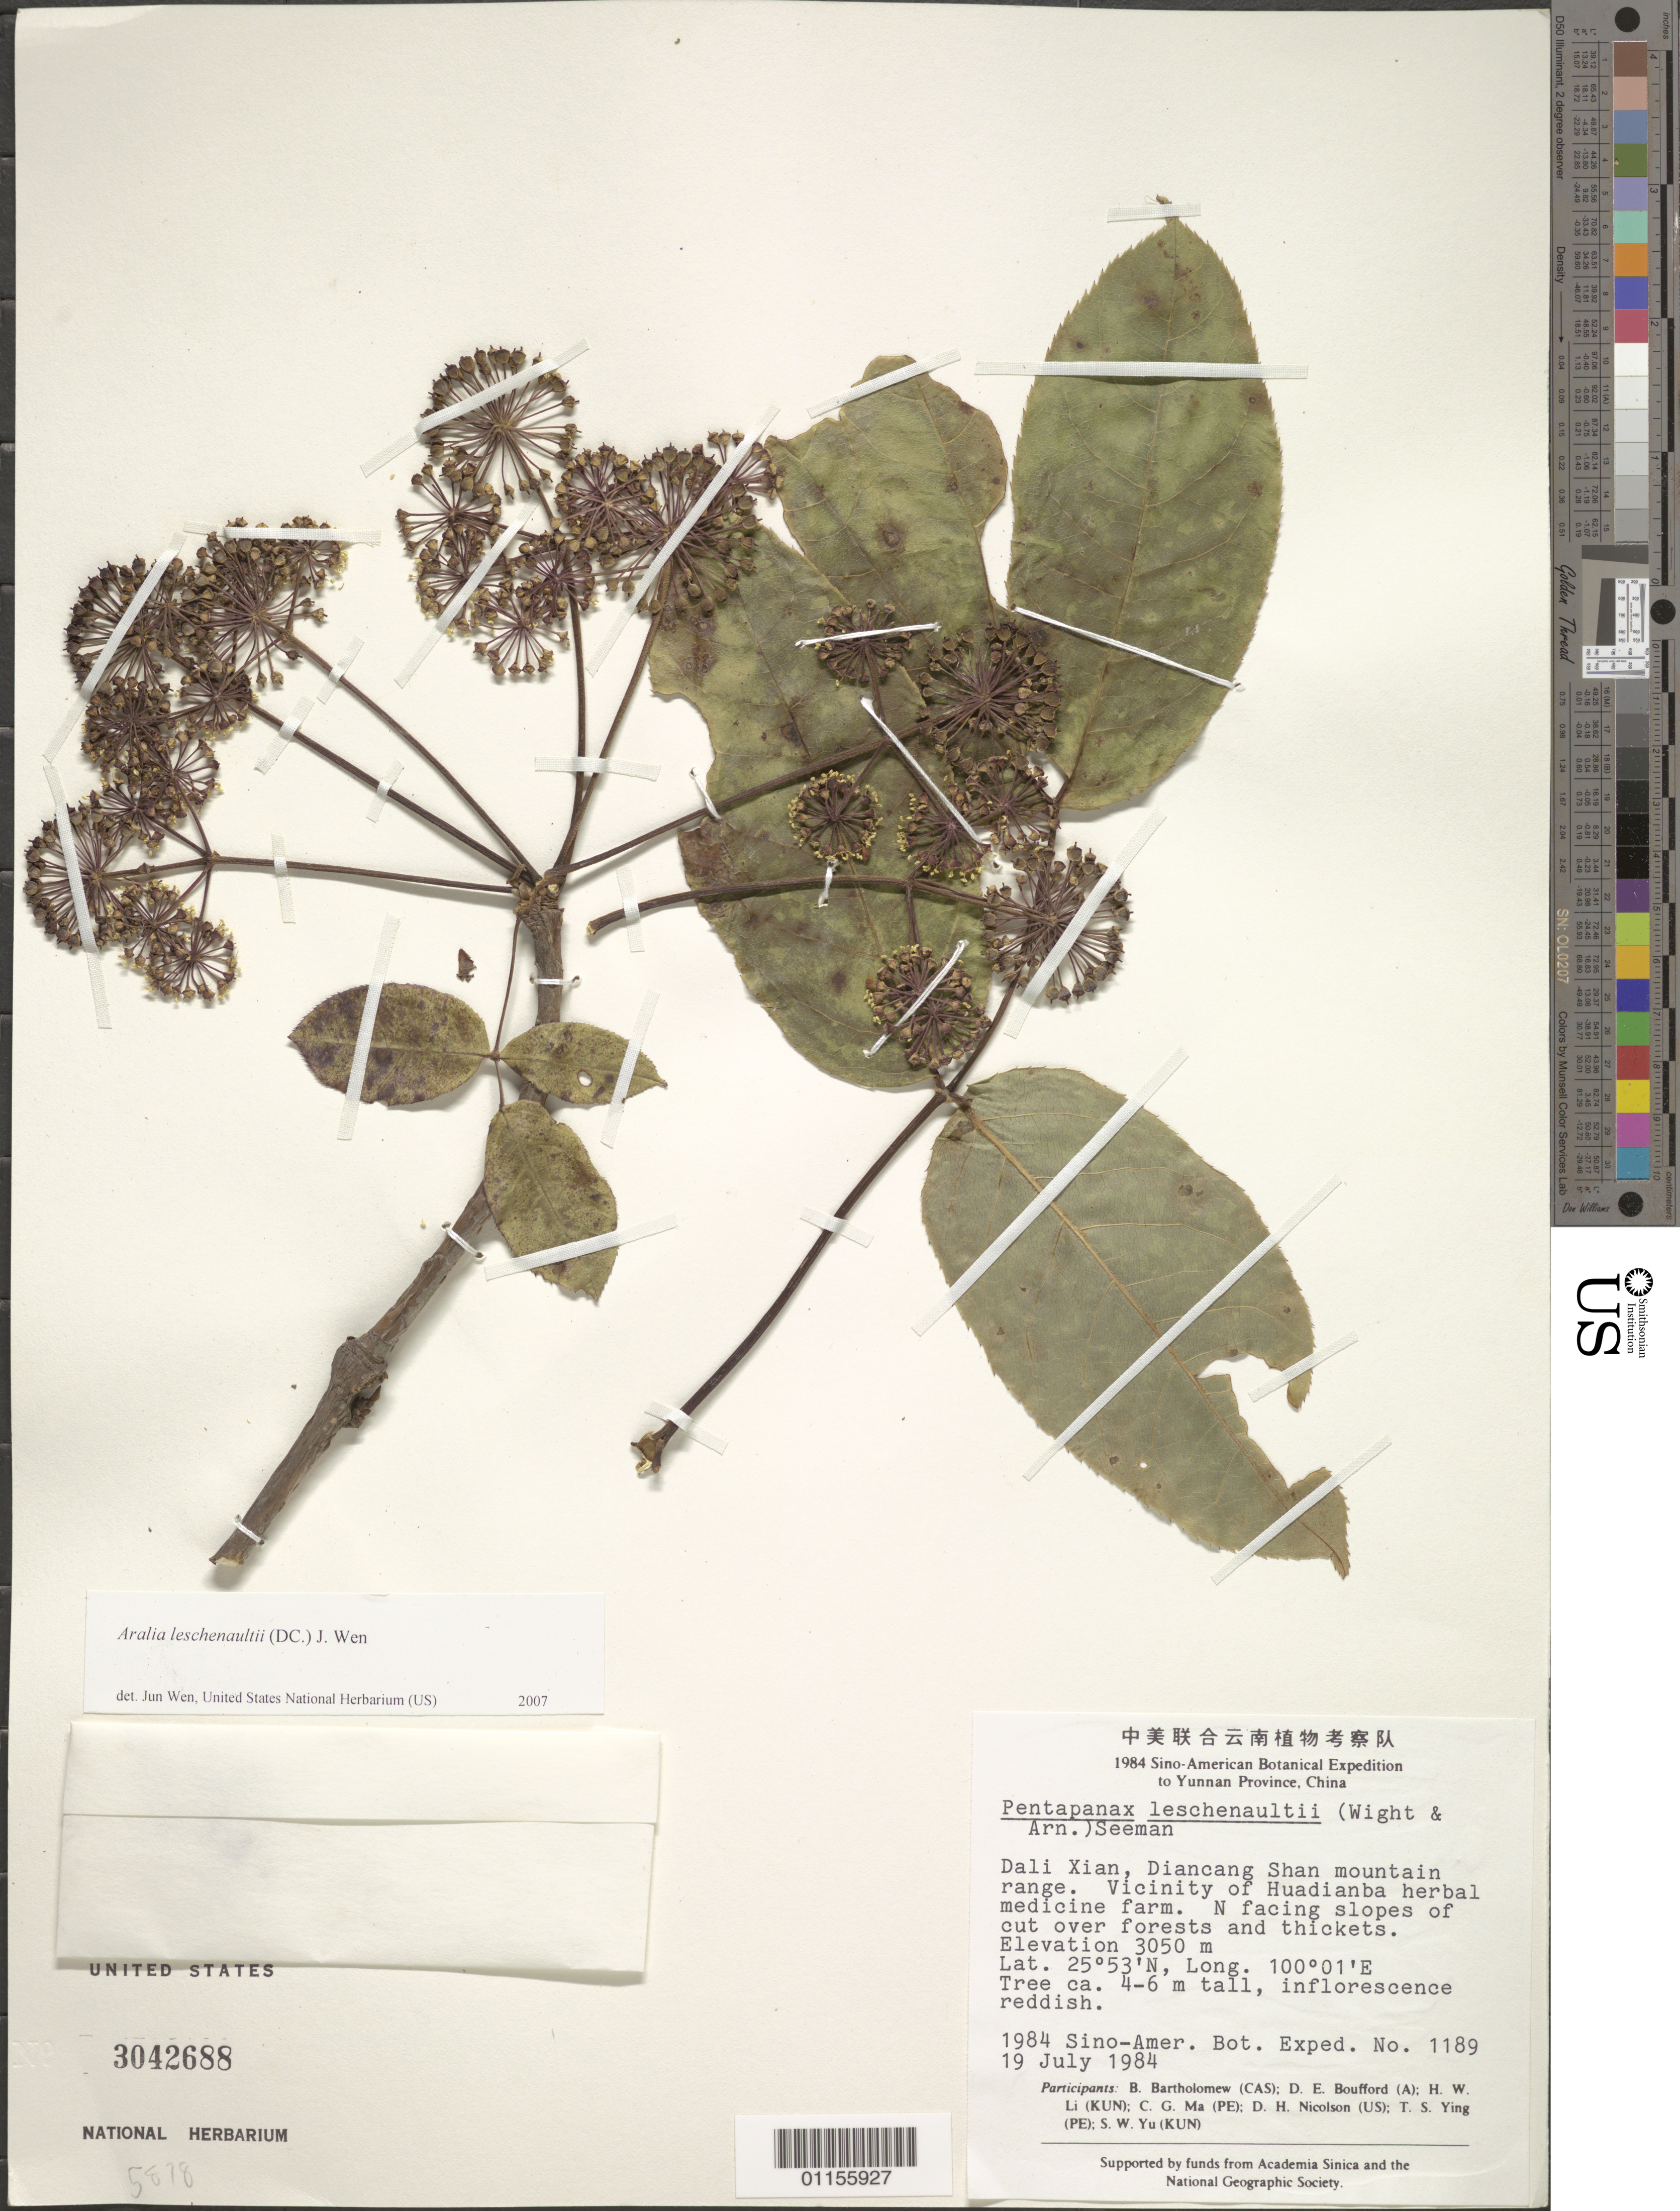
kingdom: Plantae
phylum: Tracheophyta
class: Magnoliopsida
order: Apiales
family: Araliaceae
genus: Aralia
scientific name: Aralia leschenaultii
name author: (DC.) J. Wen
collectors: B. M. Bartholomew, D. E. Boufford, H. W. Li, C. Ma, D. H. Nicolson, T. Ying & S. Yu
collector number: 1189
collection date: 1984-06-19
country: China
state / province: Yunnan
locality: Dali Xian, Diancang Shan Mt Range. Vicinity of Huadianba herbal medicine farm.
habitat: N facing slopes of cut over forests and thickets. Tree.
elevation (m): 3050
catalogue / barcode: US 3042688